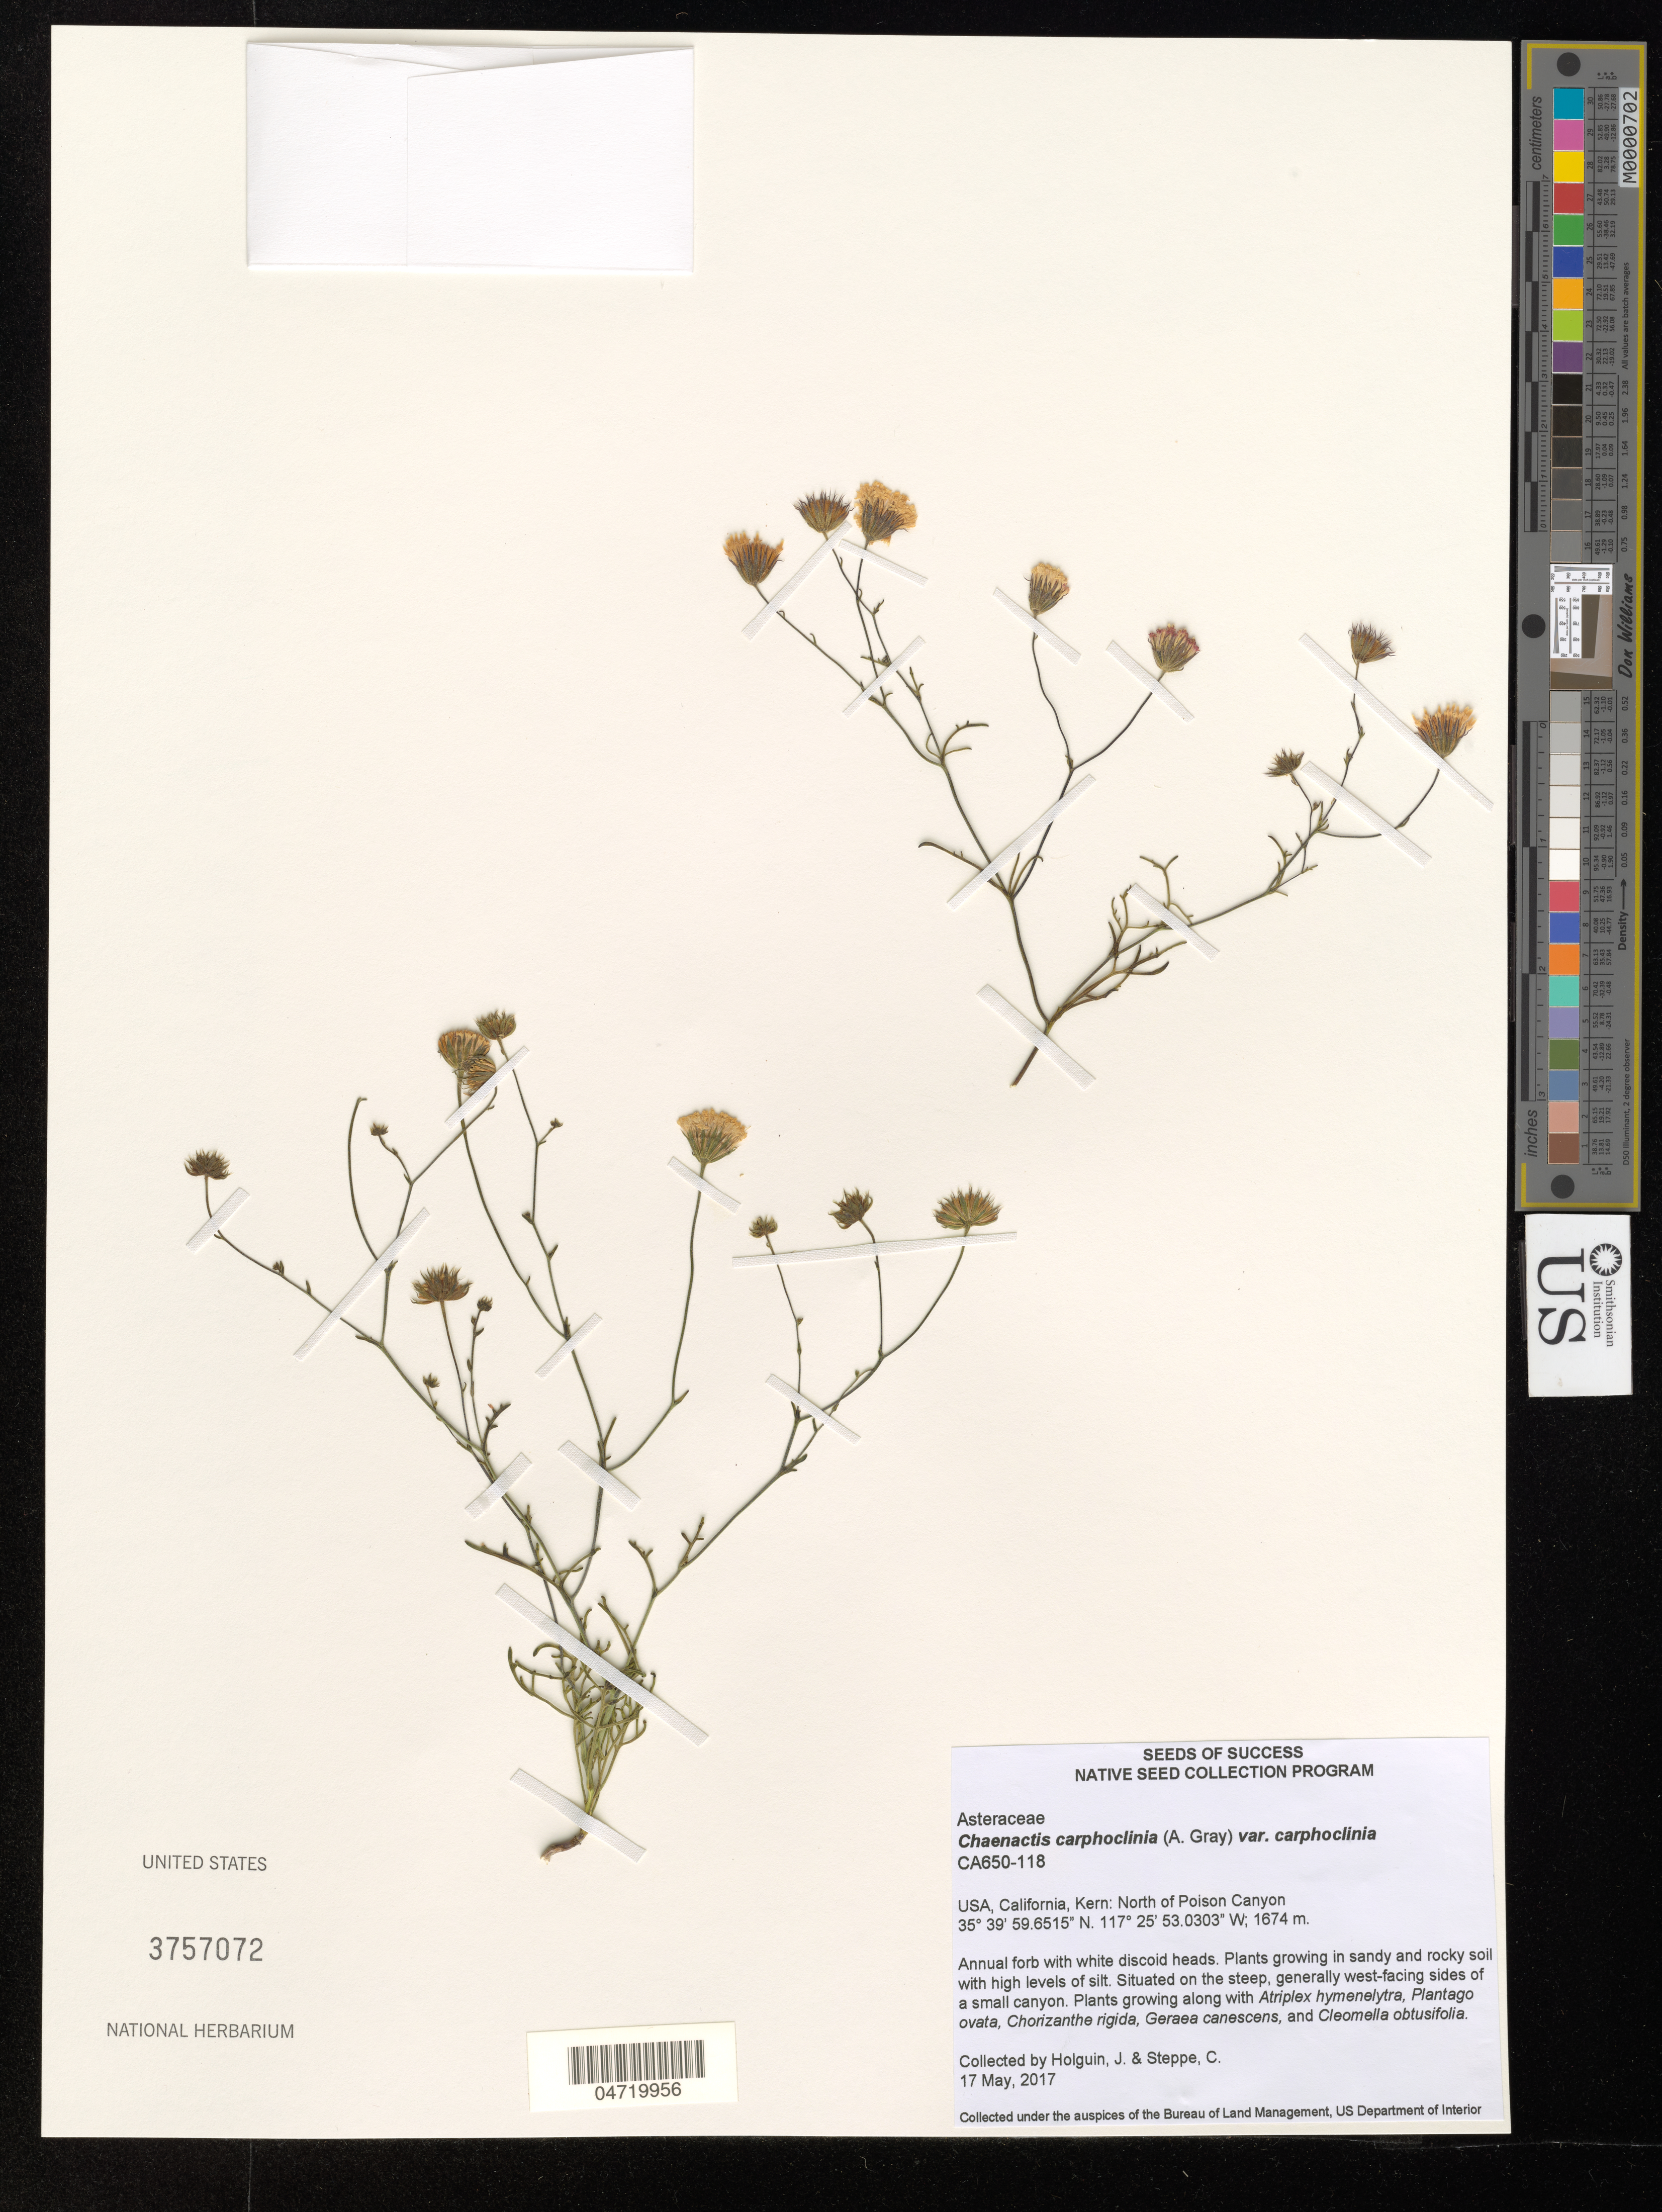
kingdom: Plantae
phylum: Tracheophyta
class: Magnoliopsida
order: Asterales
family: Asteraceae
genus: Chaenactis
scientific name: Chaenactis carphoclinia var. carphoclinia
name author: A. Gray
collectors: J. Holguin & C. Steppe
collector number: CA650-118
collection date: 2017-05-17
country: United States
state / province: California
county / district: Kern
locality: Kern: North of Poison Canyon.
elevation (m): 1674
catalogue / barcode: US 3757072